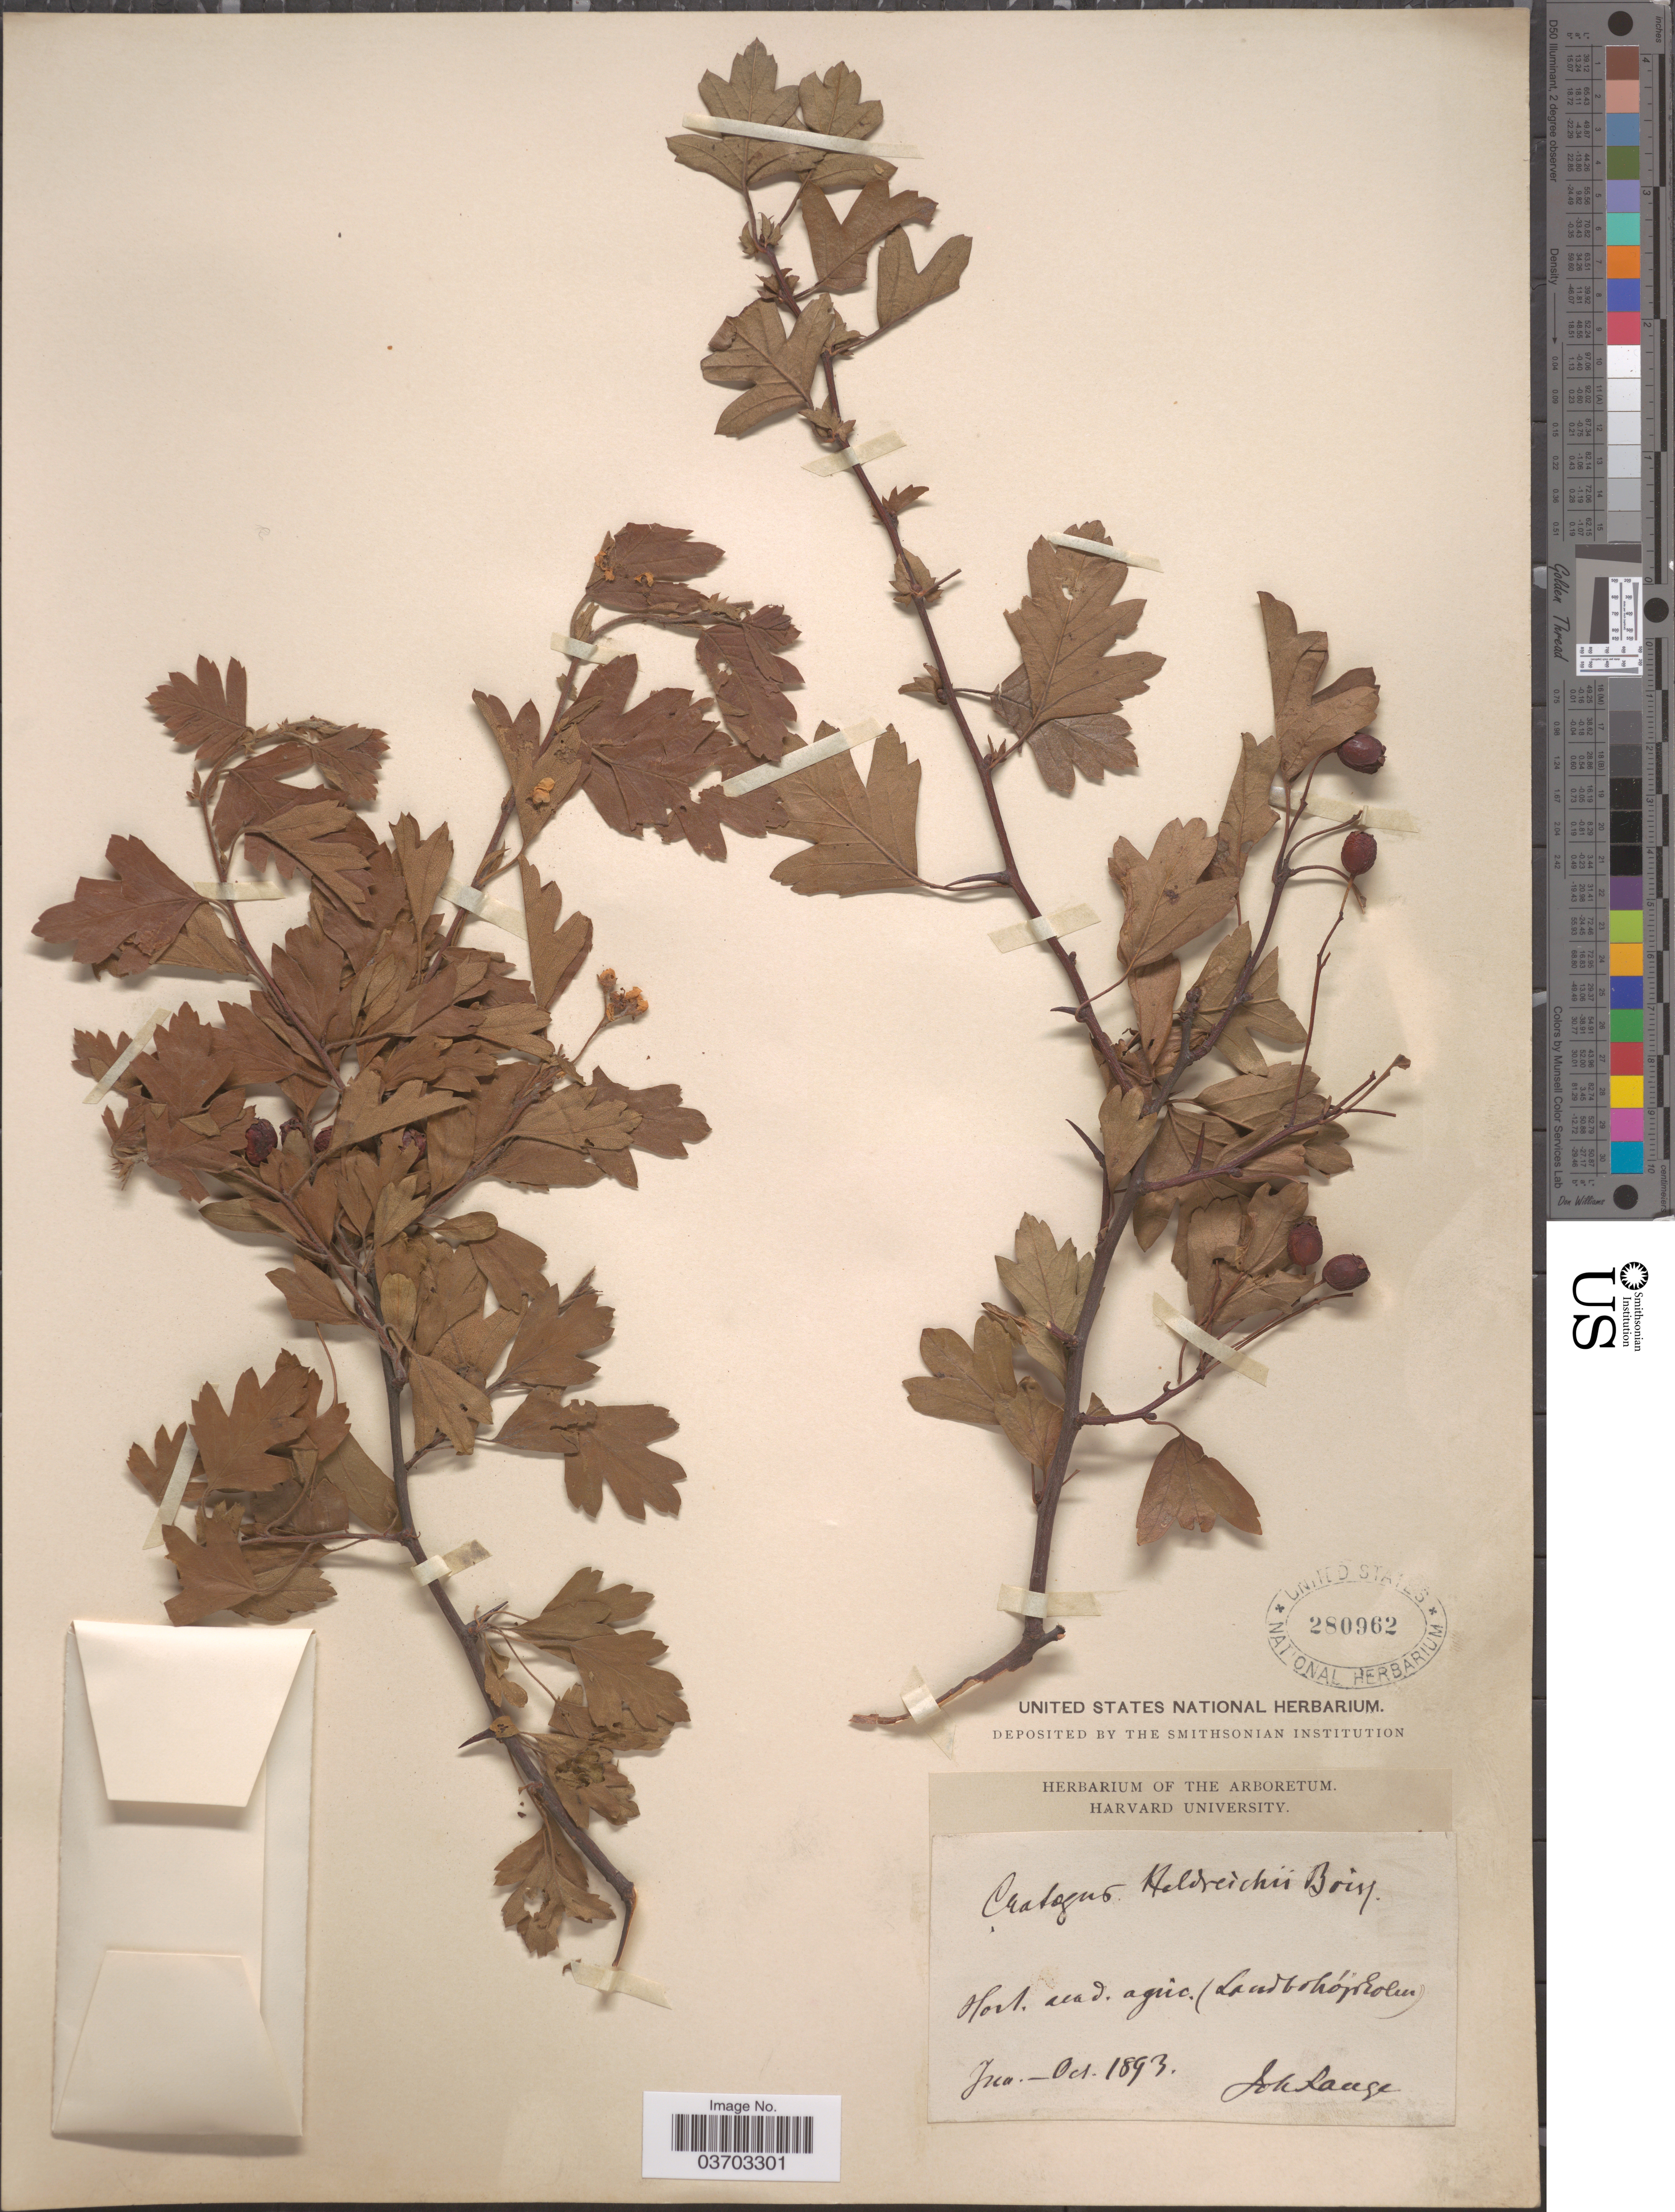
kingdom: Plantae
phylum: Tracheophyta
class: Magnoliopsida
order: Rosales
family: Rosaceae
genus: Crataegus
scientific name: Crataegus heldreichii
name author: Boiss.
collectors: J. M. C. Lange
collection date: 1893-06/1893-10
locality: Hort. acad. agric. (Lonbohópeolen [interpreted]).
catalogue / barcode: US 280962